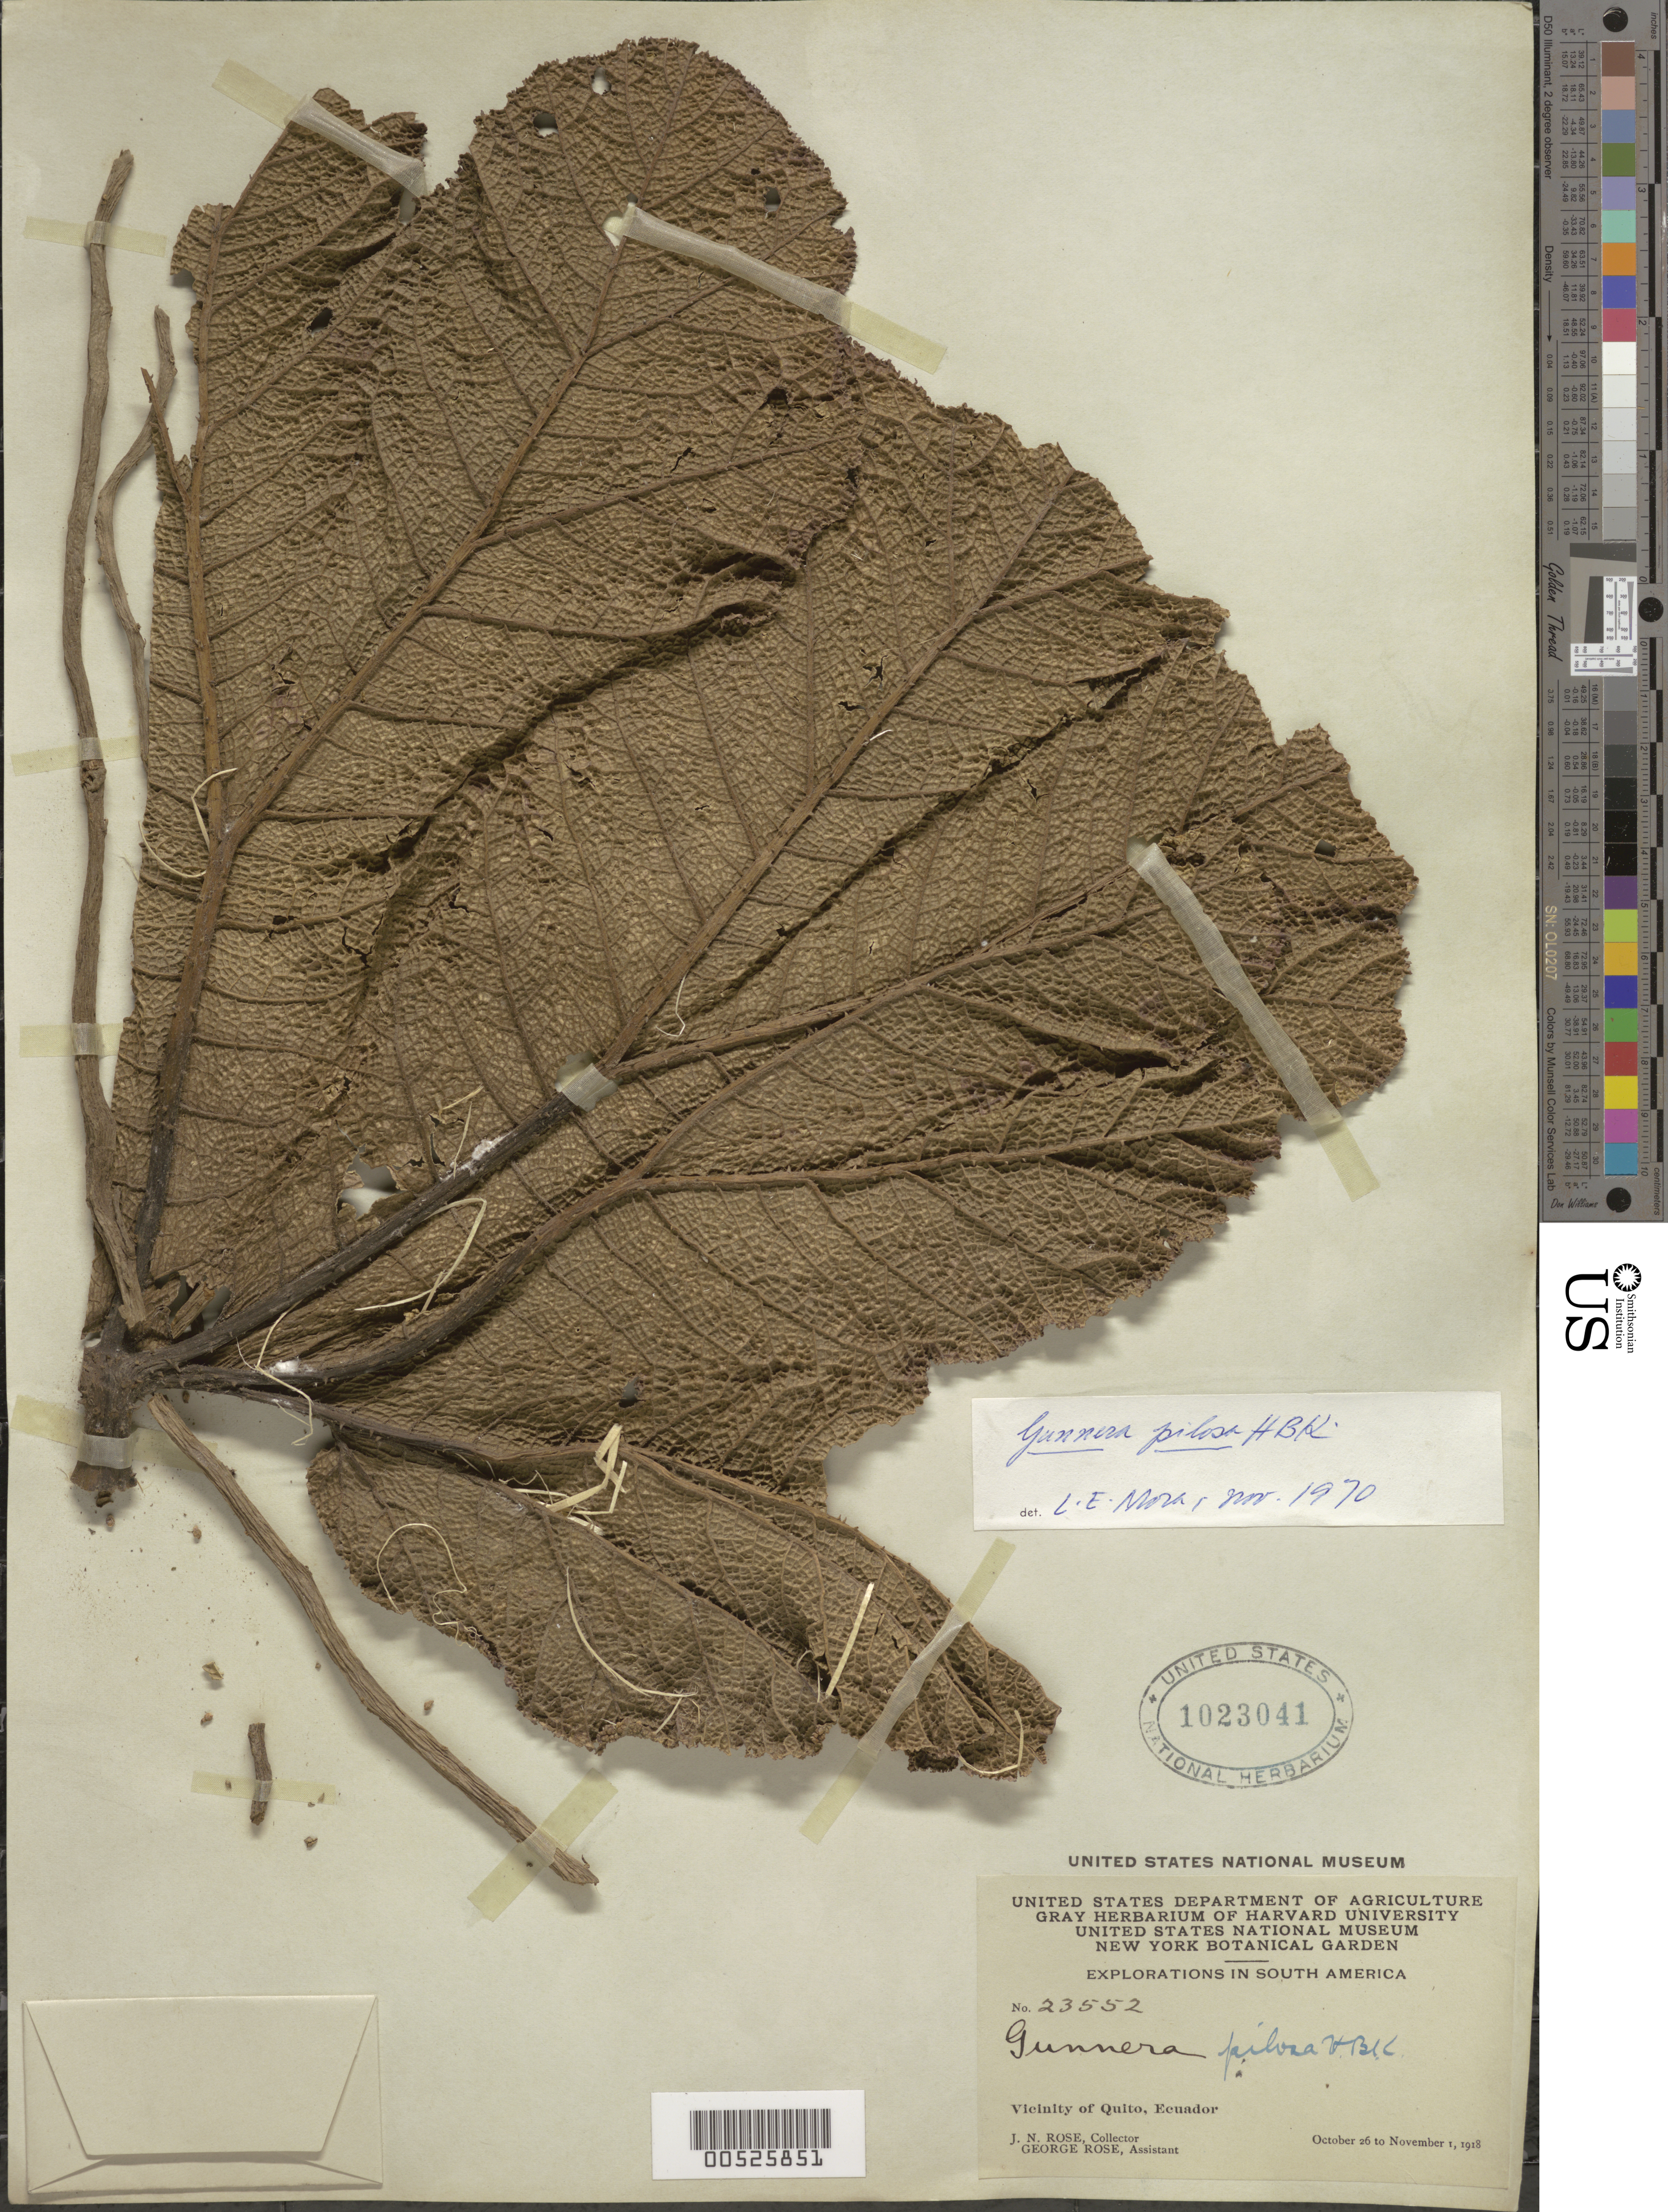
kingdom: Plantae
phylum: Tracheophyta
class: Magnoliopsida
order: Gunnerales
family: Gunneraceae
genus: Gunnera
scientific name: Gunnera pilosa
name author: Kunth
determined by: Mora-Osejo, L. E.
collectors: J. N. Rose & G. Rose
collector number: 23552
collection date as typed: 26 Oct 1918 to 01 Nov 1918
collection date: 1918-10-26/1918-11-01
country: Ecuador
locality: Vicinity of Quito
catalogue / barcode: US 1023041